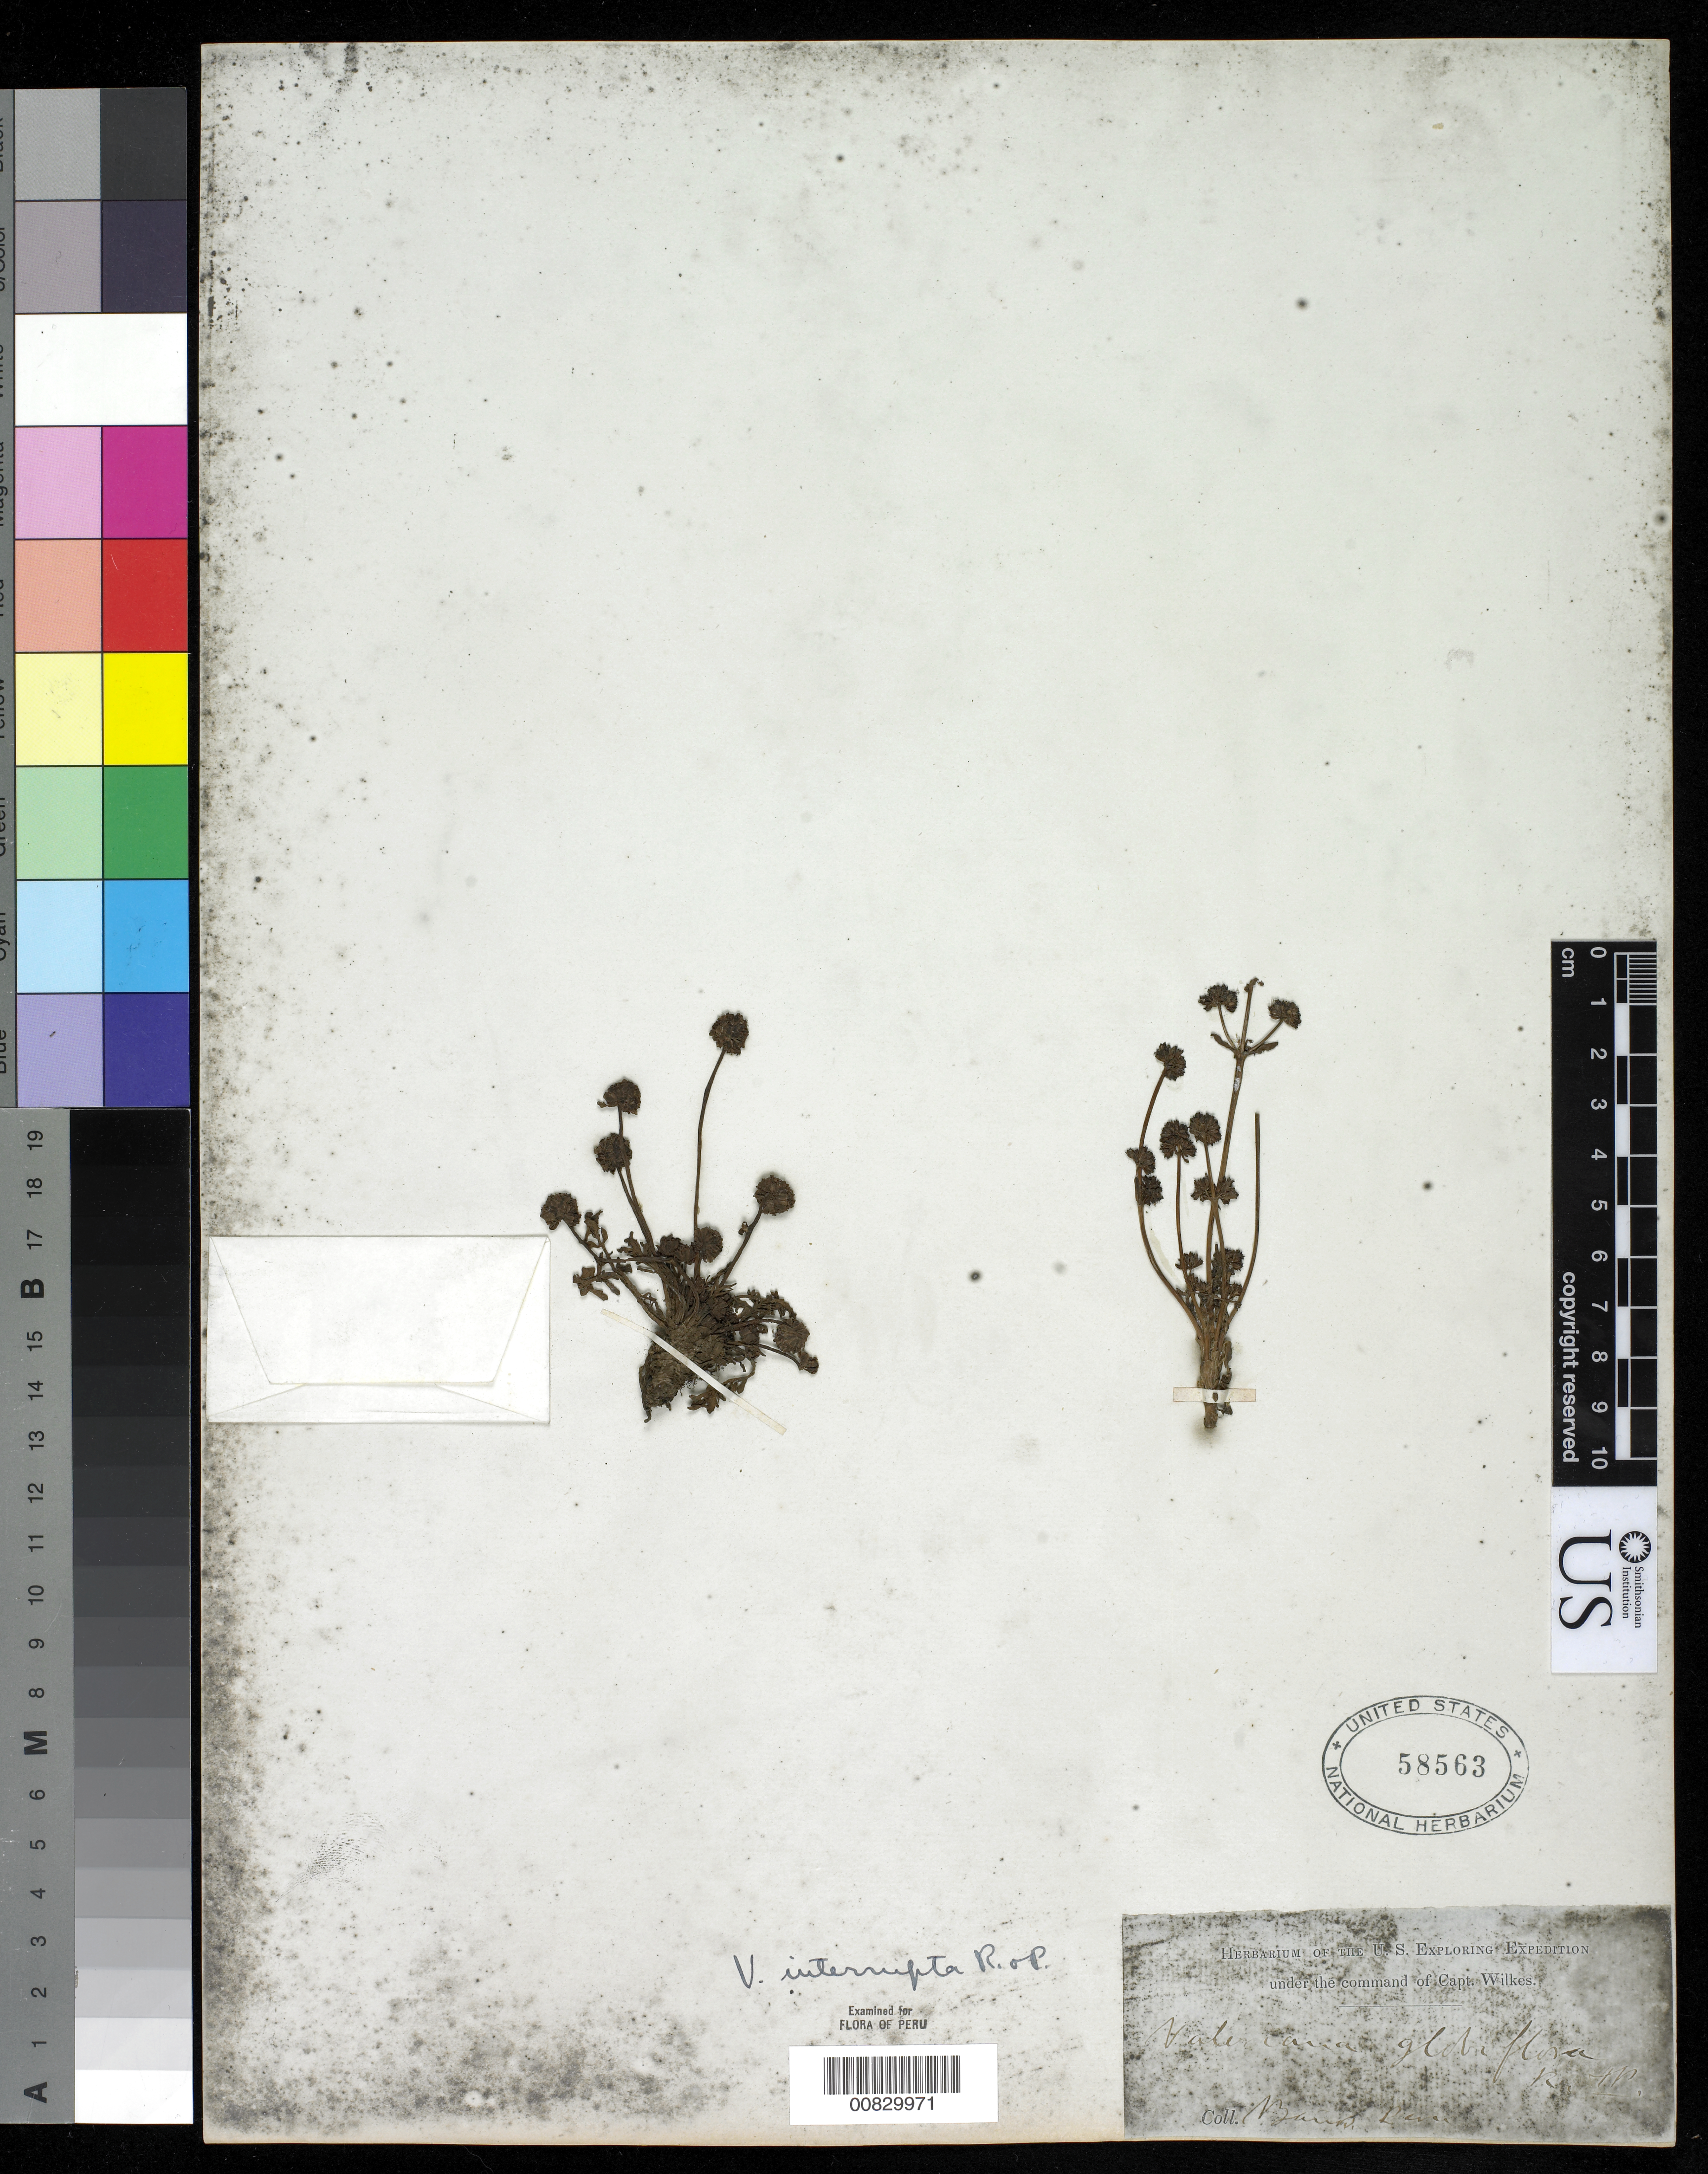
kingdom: Plantae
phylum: Tracheophyta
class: Magnoliopsida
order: Dipsacales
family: Caprifoliaceae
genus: Valeriana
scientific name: Valeriana interrupta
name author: Ruiz & Pav.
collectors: Wilkes Explor. Exped.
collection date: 1838/1842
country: Peru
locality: Banos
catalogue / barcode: US 58563